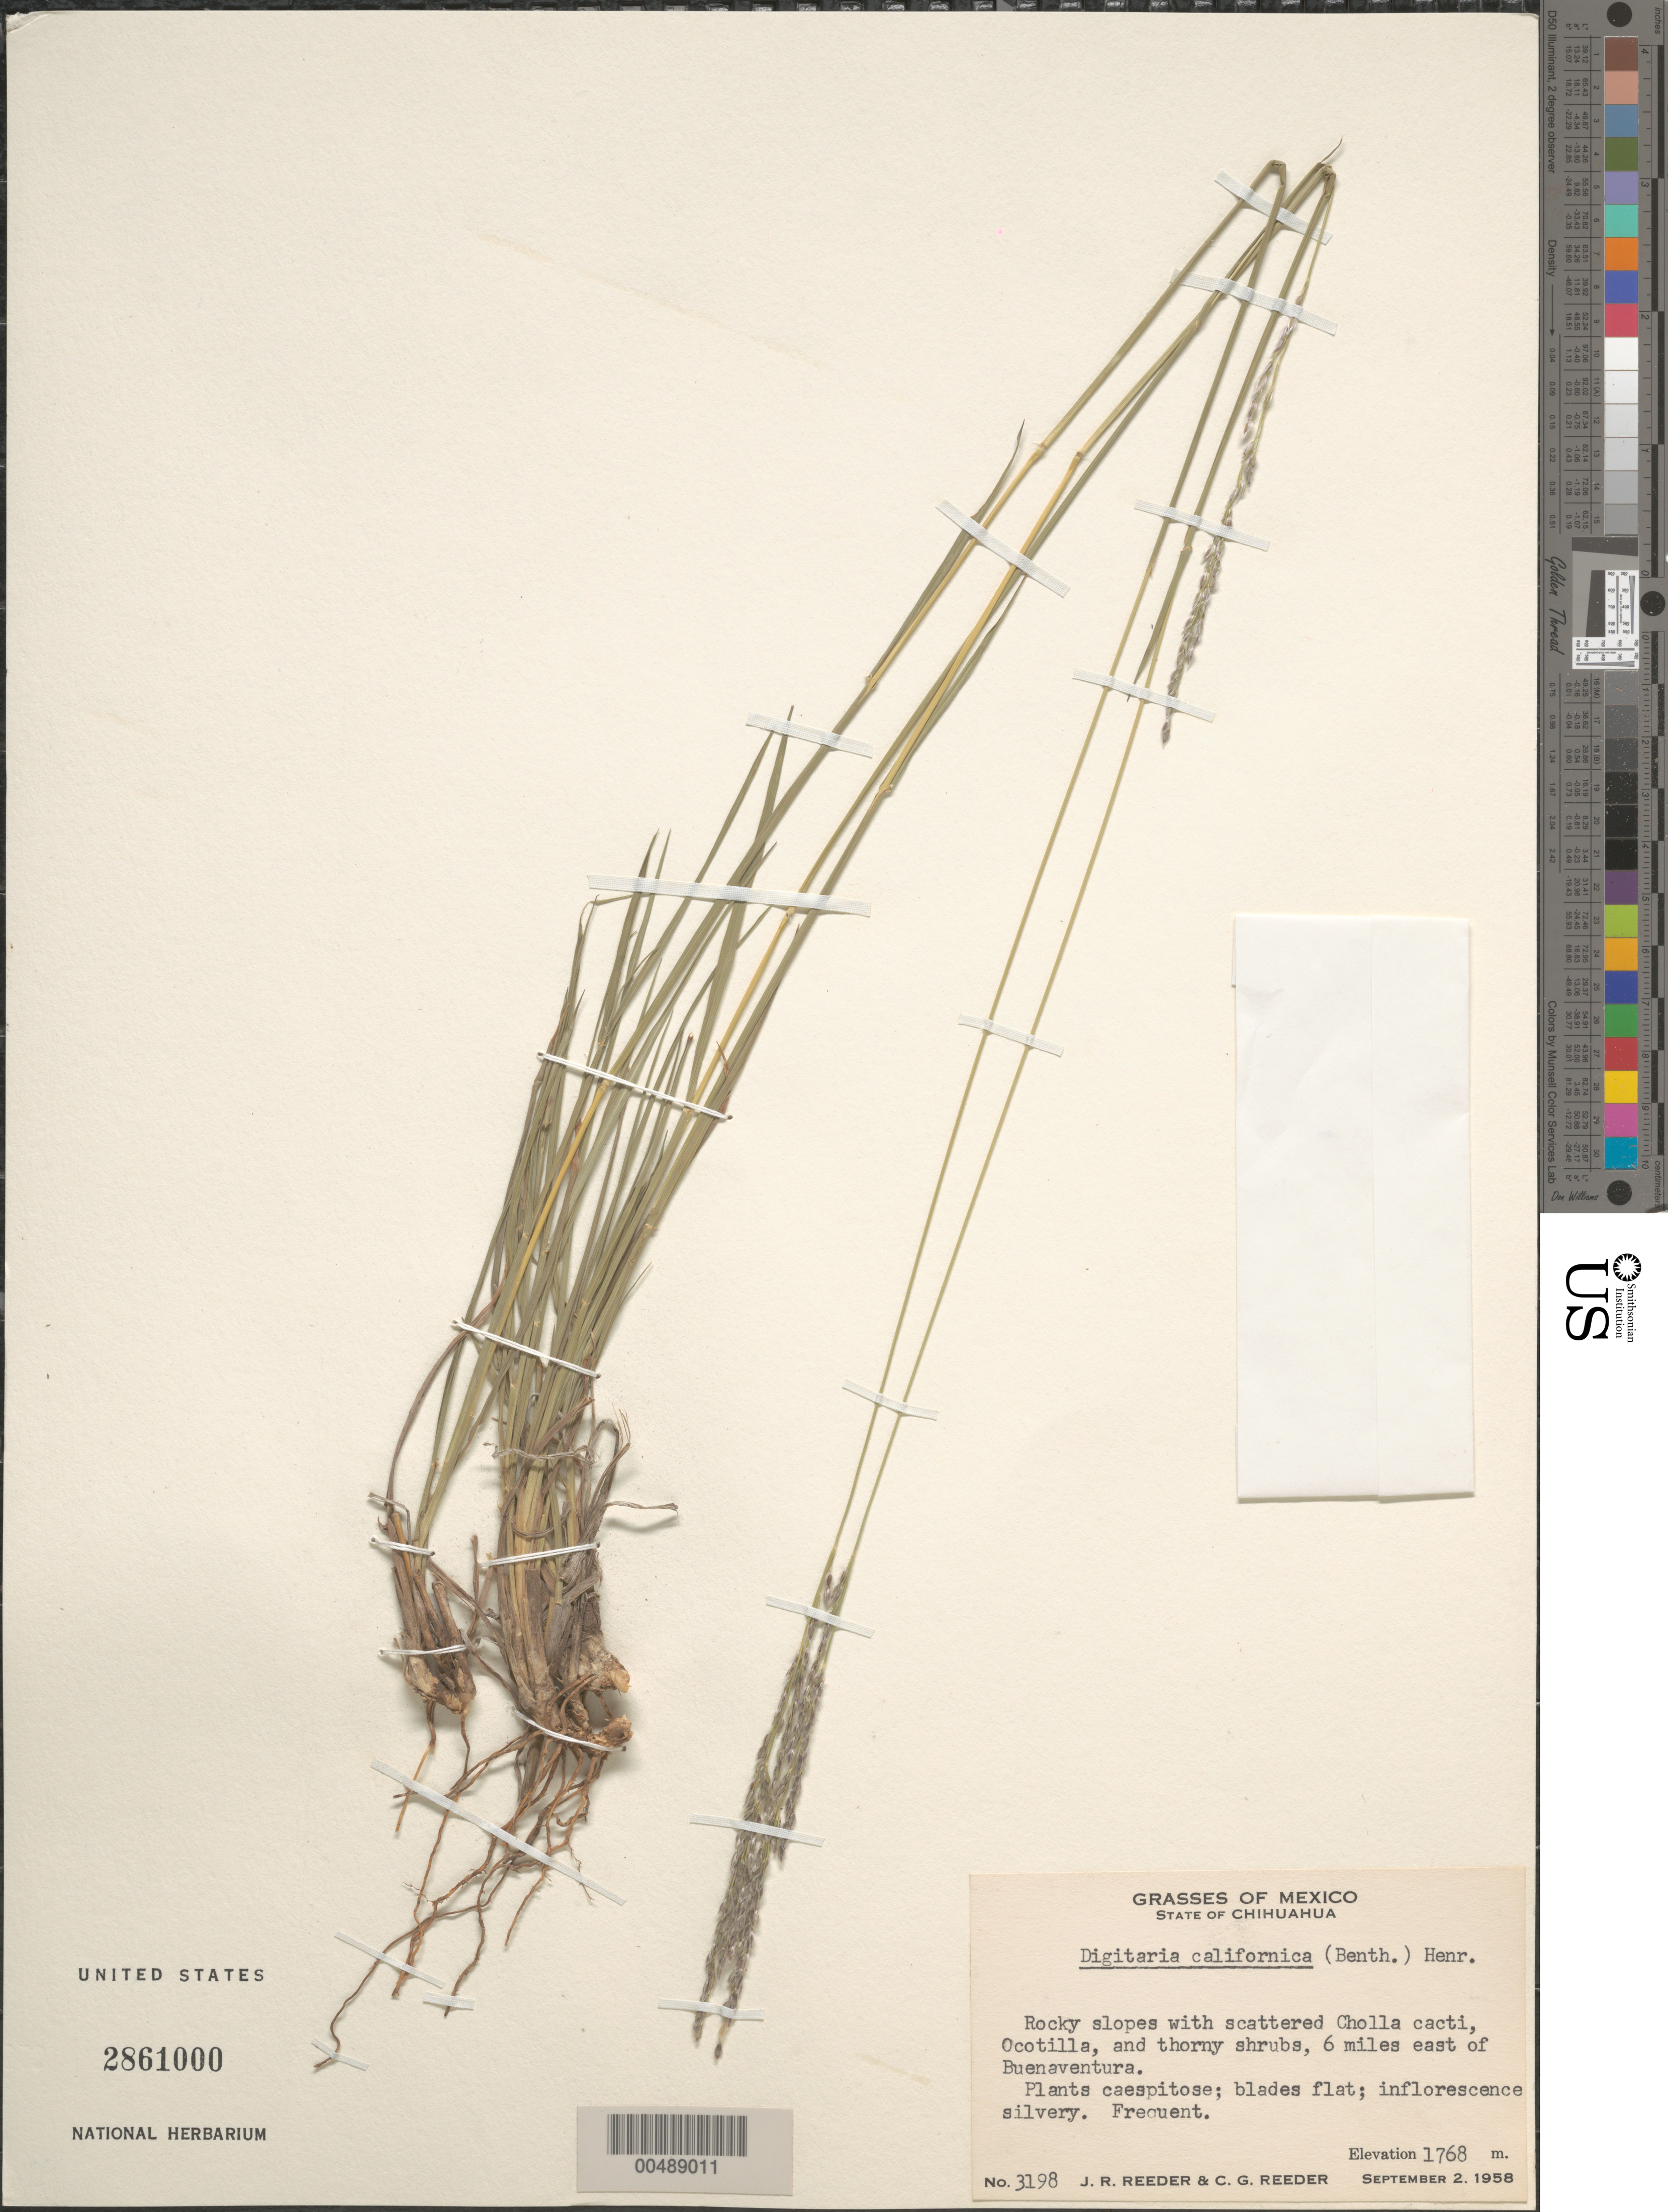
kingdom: Plantae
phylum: Tracheophyta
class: Liliopsida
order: Poales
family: Poaceae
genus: Digitaria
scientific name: Digitaria californica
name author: (Benth.) Henr.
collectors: J. R. Reeder & C. G. Reeder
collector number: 3198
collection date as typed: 2 Sep 1958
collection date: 1958-09-02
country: Mexico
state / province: Chihuahua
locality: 6 mi E of Buenaventura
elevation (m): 1768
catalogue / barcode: US 2861000